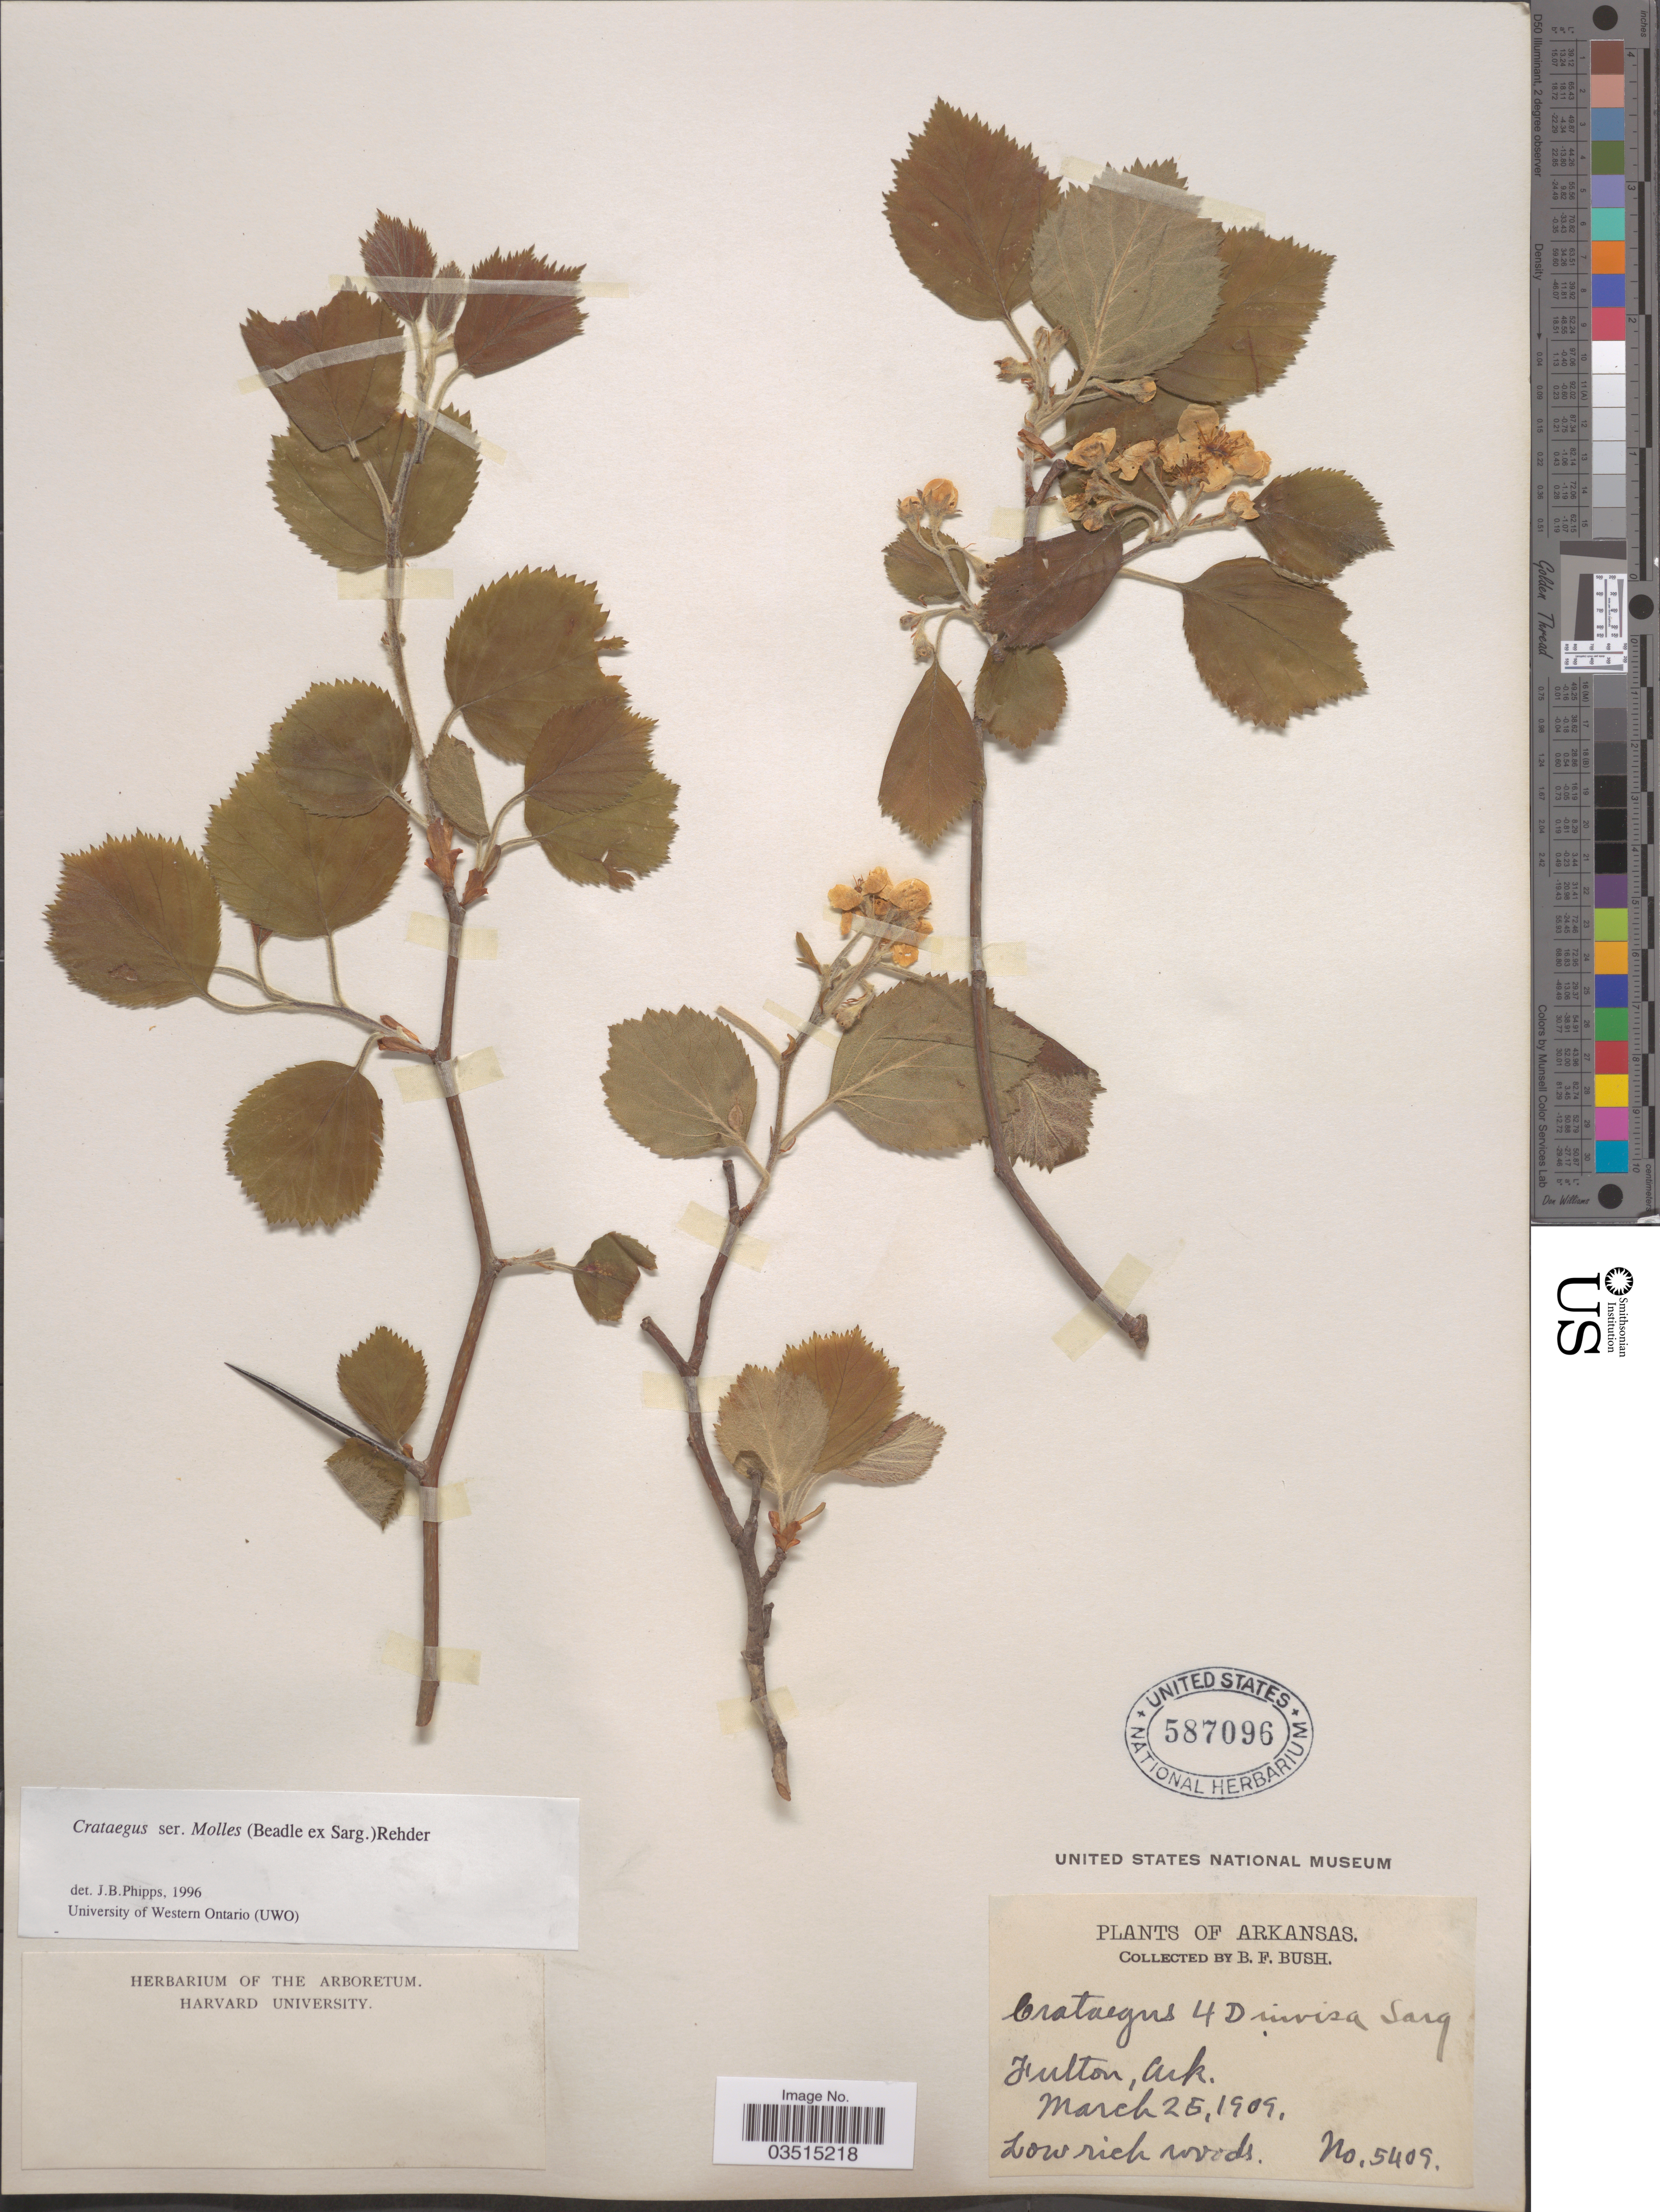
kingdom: Plantae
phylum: Tracheophyta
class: Magnoliopsida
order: Rosales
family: Rosaceae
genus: Crataegus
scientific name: Crataegus invisa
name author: Sarg.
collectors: B. F. Bush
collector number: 5409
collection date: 1909-03-25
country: United States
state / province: Arkansas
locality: Fulton.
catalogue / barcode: US 587096